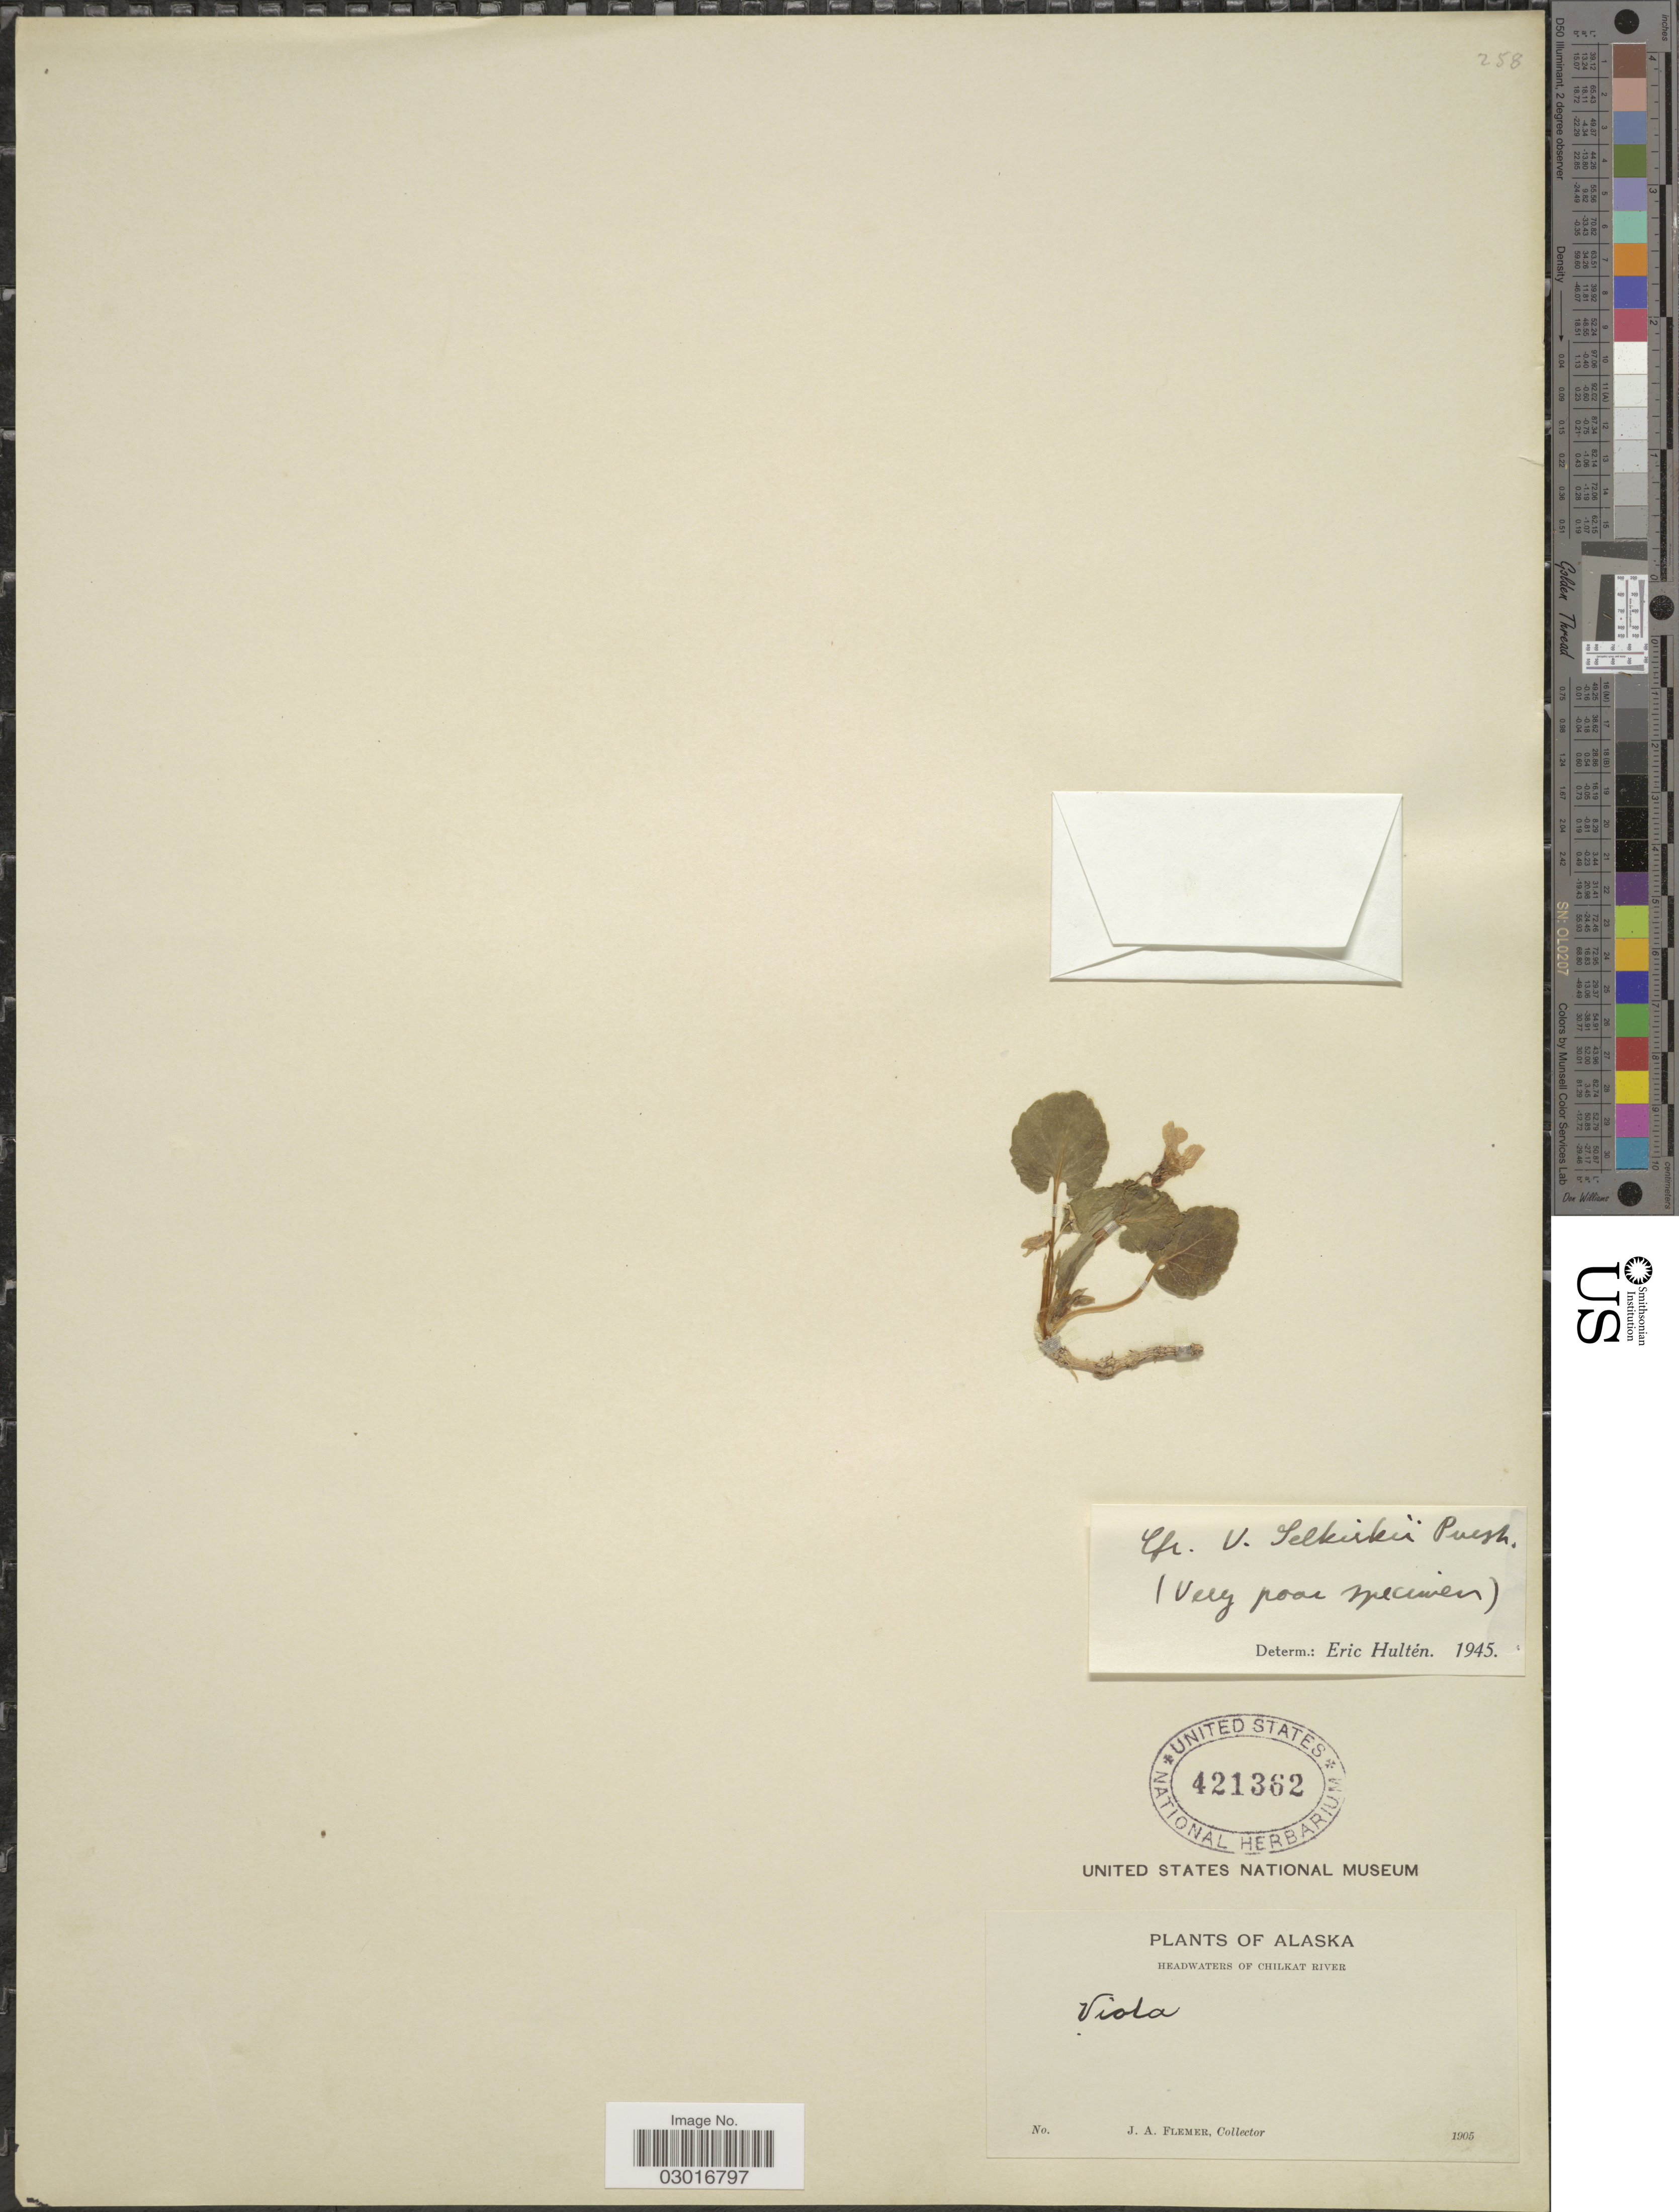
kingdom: Plantae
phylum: Tracheophyta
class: Magnoliopsida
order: Malpighiales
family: Violaceae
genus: Viola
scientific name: Viola selkirkii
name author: Pursh ex Goldie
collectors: J. Flemer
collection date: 1905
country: United States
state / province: Alaska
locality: Headwaters of Chilkat River.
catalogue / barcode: US 421362